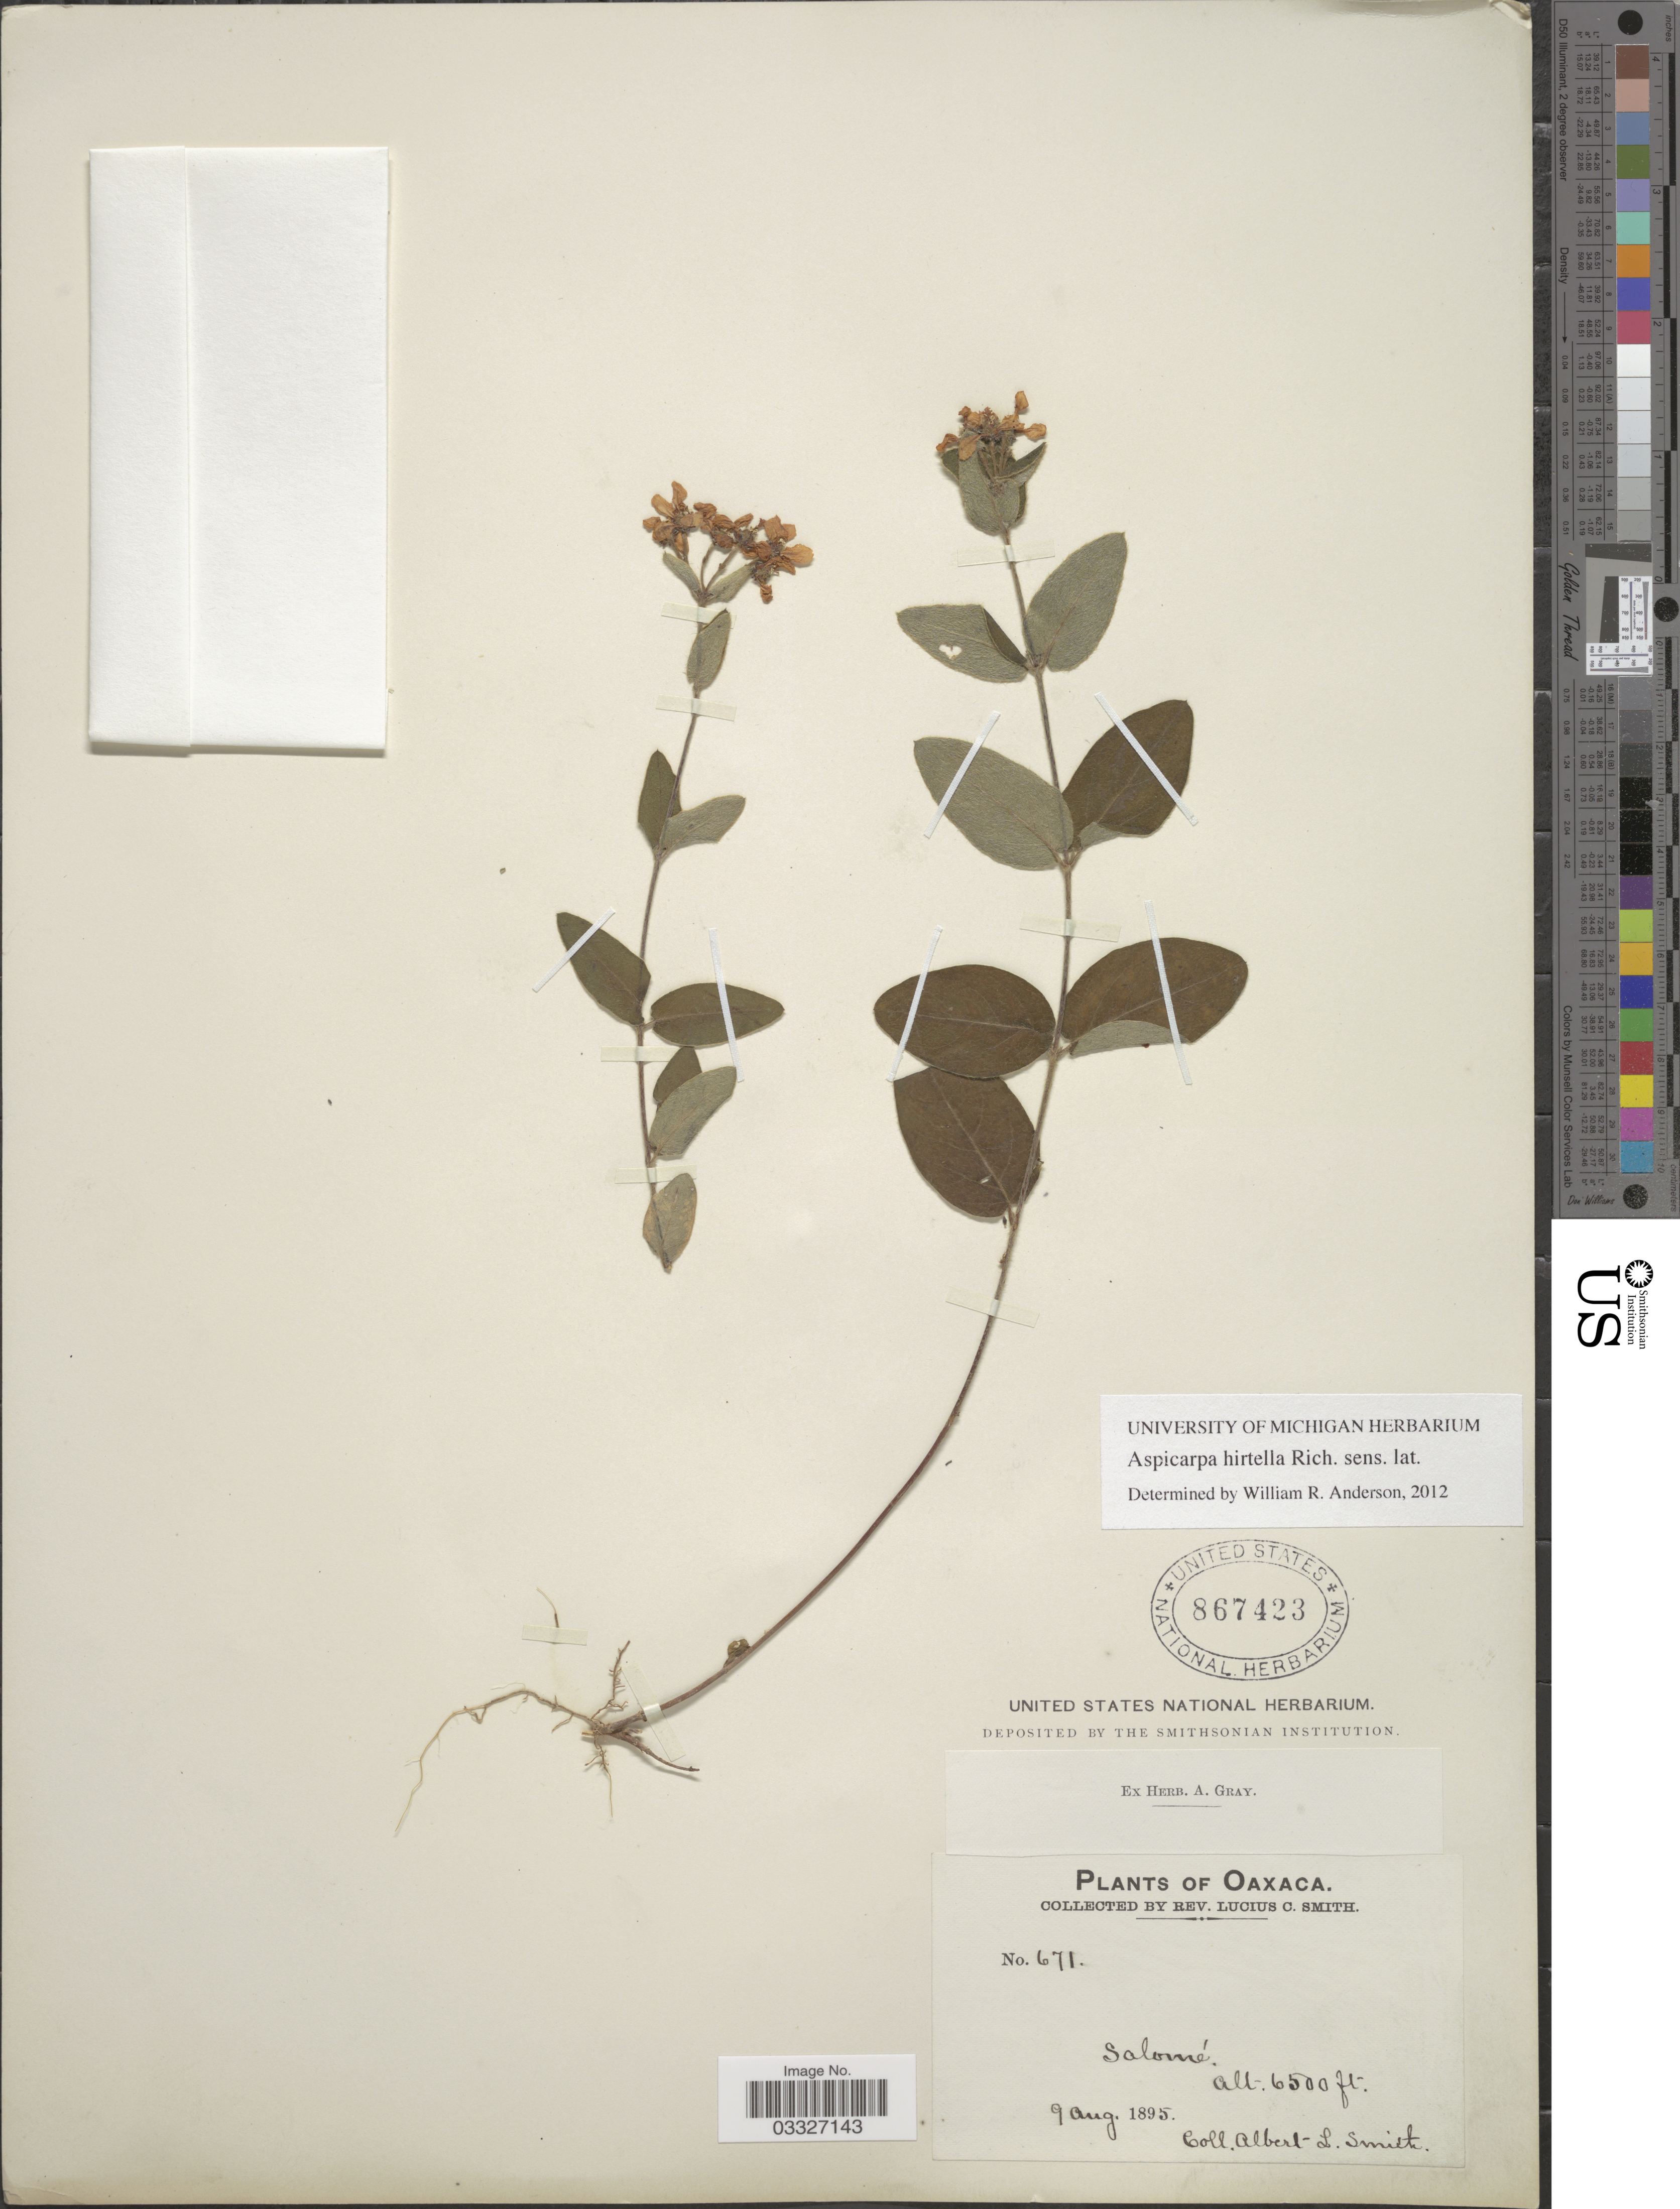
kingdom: Plantae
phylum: Tracheophyta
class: Magnoliopsida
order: Malpighiales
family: Malpighiaceae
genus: Aspicarpa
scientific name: Aspicarpa hirtella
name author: Rich.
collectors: A. L. Smith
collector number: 671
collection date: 1895-08-09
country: Mexico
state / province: Oaxaca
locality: Salomé.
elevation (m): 1981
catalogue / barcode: US 867423